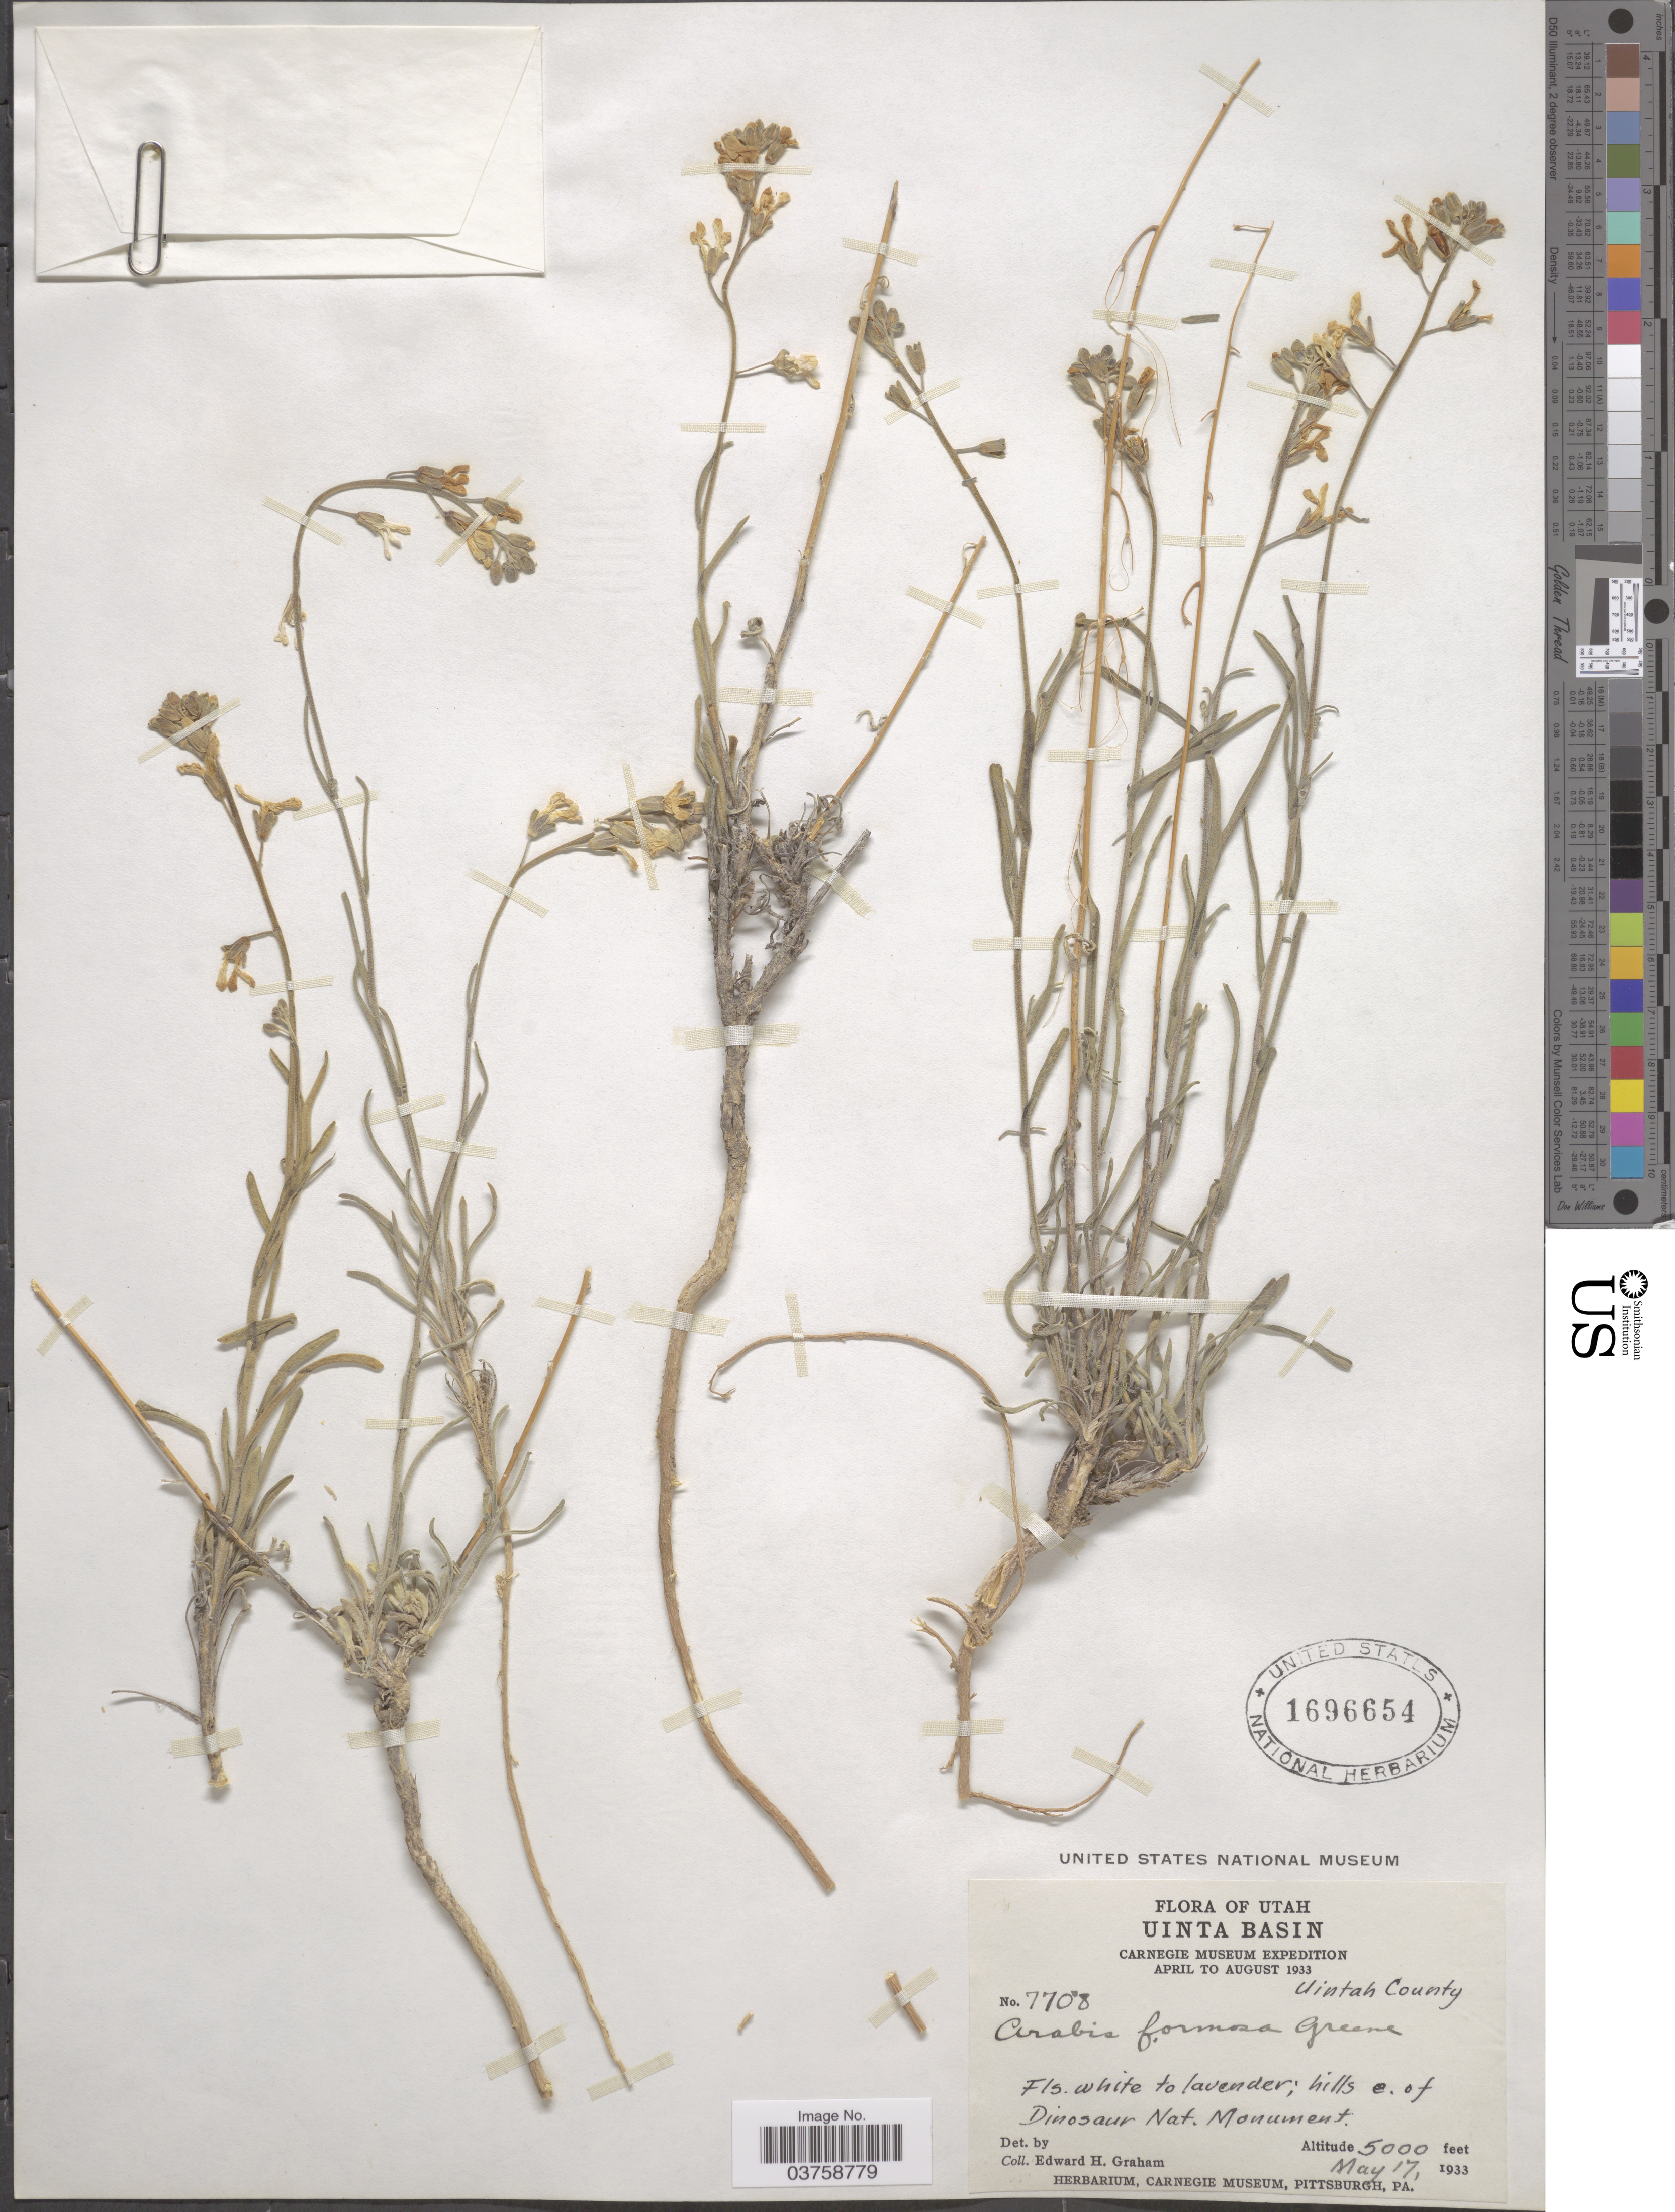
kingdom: Plantae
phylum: Tracheophyta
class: Magnoliopsida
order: Brassicales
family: Brassicaceae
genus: Arabis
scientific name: Arabis pulchra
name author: M.E. Jones ex S. Watson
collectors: E. H. Graham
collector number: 7708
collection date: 1933-05-17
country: United States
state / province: Utah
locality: Uinta Basin. Uintah County. Hills e. of Dinosaur Nat. Monument.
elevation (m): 1524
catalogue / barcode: US 1696654